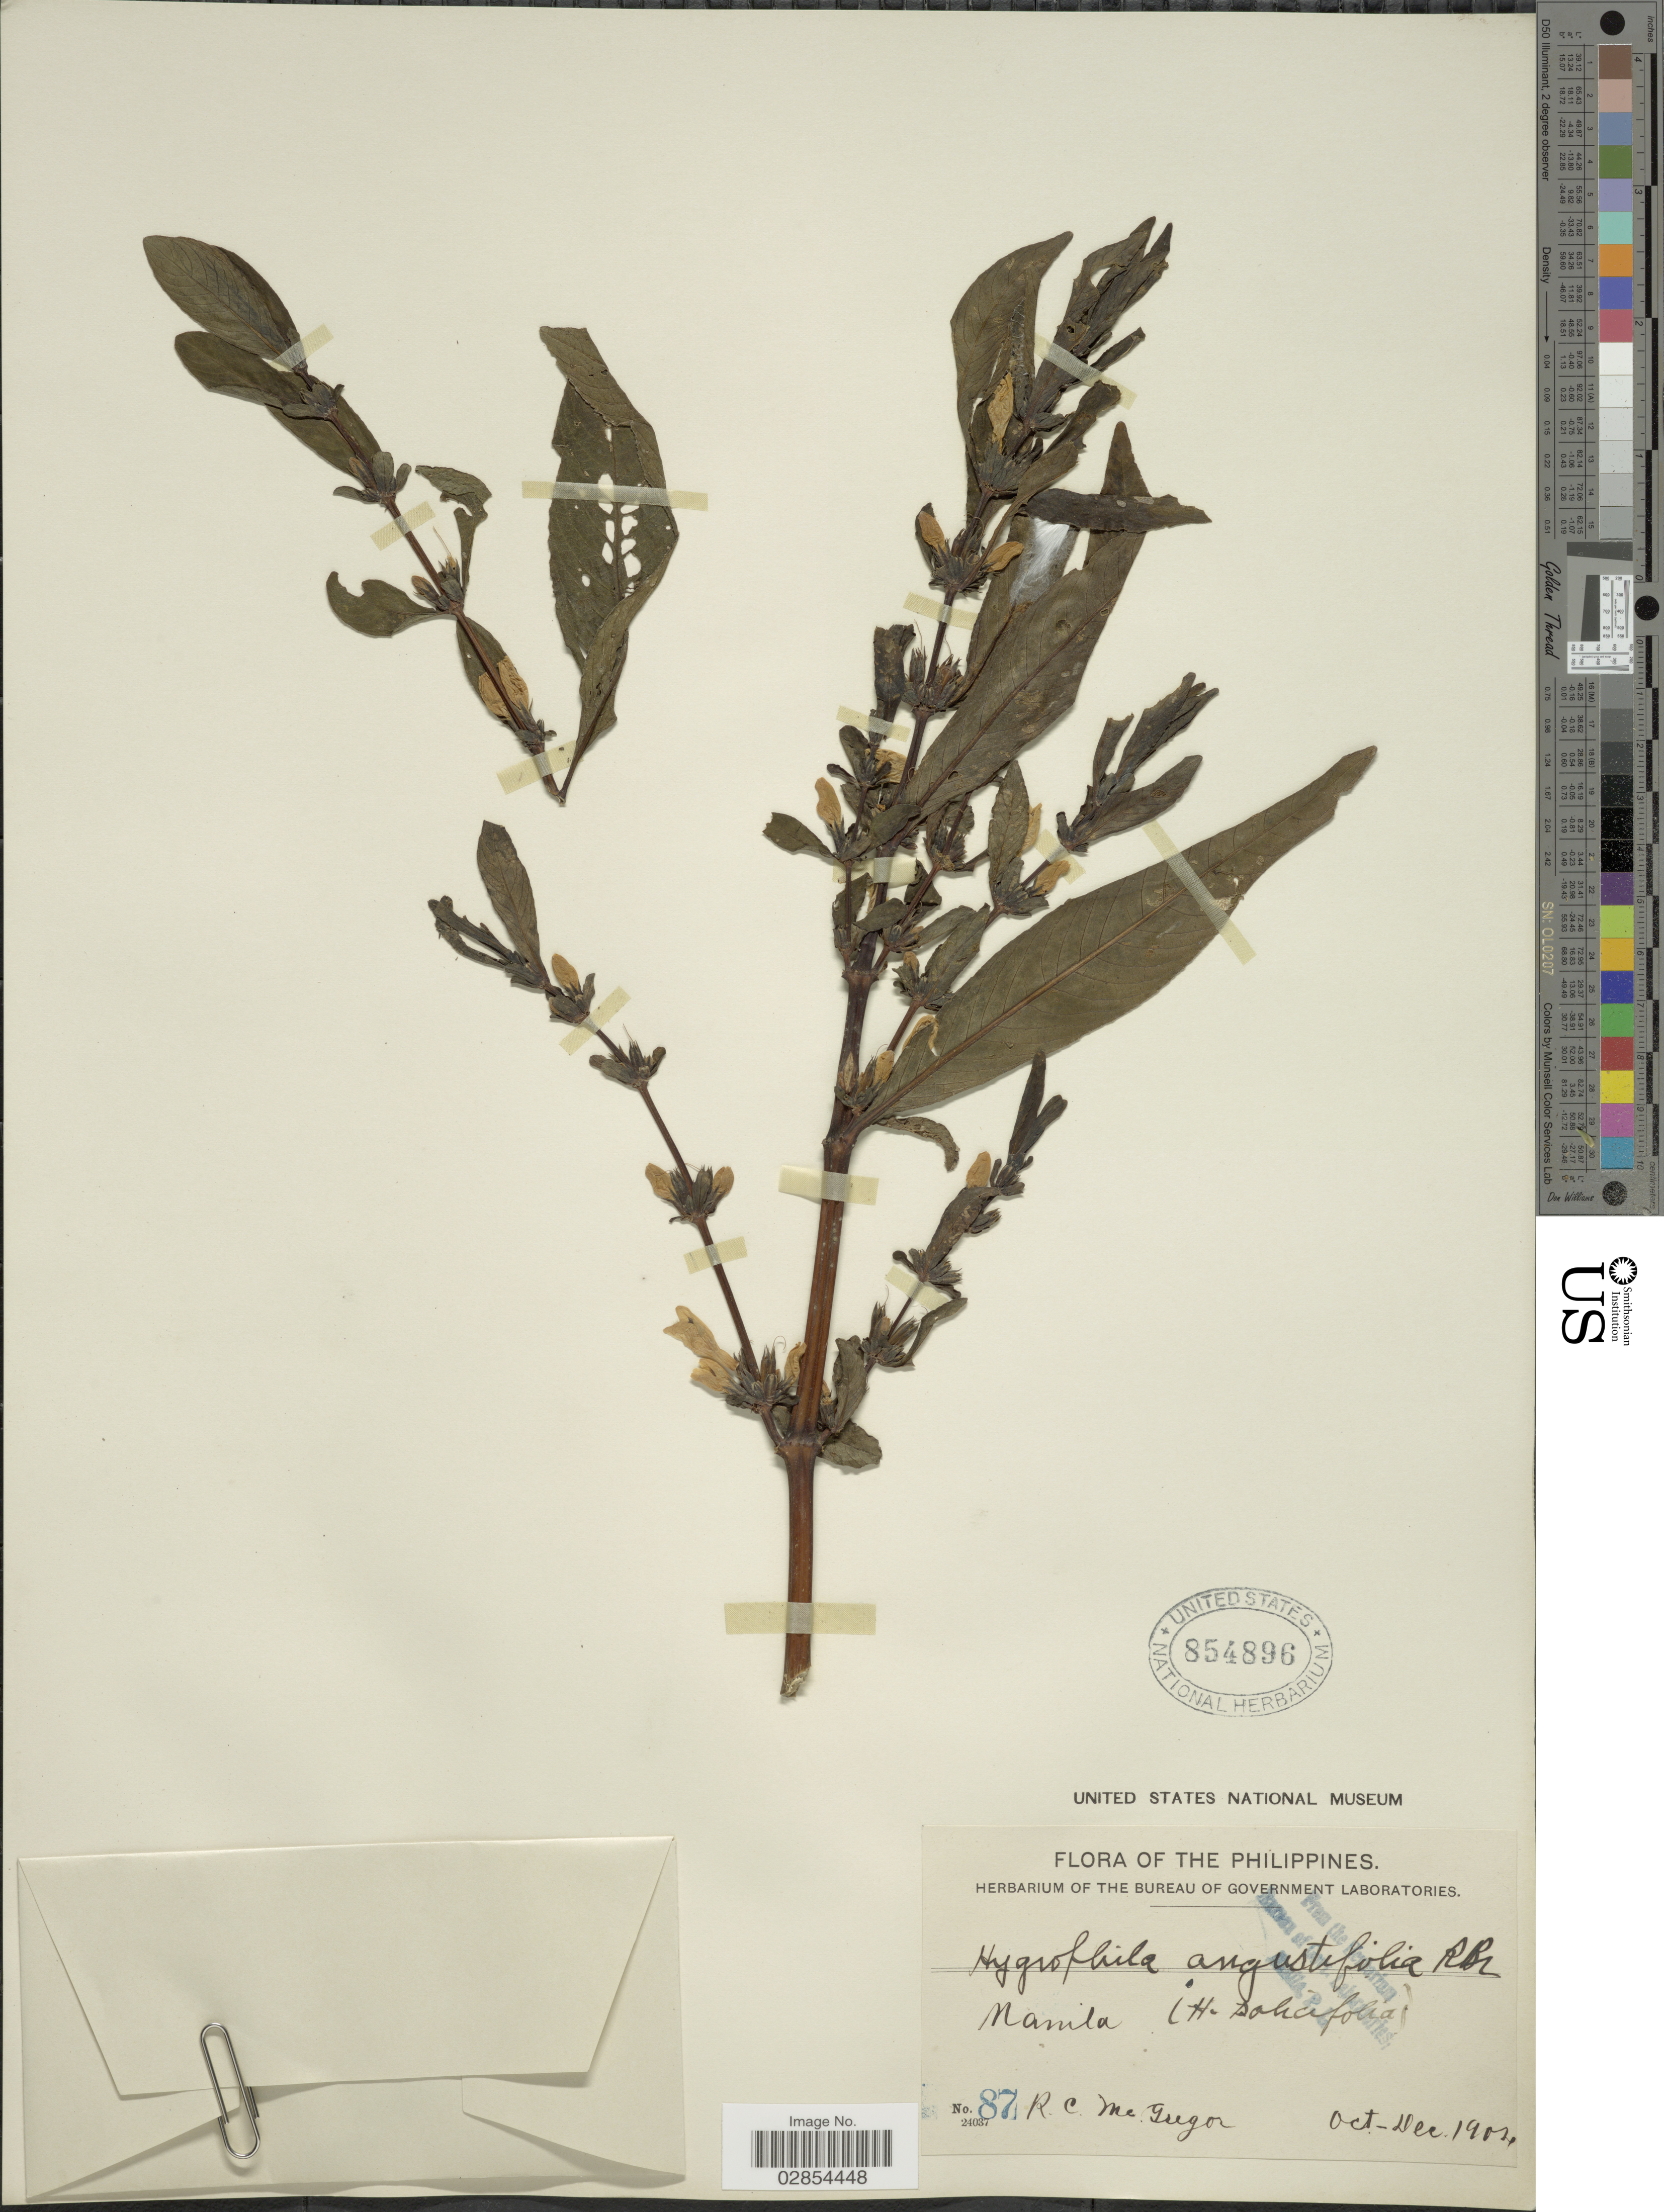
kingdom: Plantae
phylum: Tracheophyta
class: Magnoliopsida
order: Lamiales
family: Acanthaceae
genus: Hygrophila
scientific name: Hygrophila salicifolia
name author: (Vahl) Nees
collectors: R. C. McGregor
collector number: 87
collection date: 1904-10/1904-12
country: Philippines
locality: Manila.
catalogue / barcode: US 854896